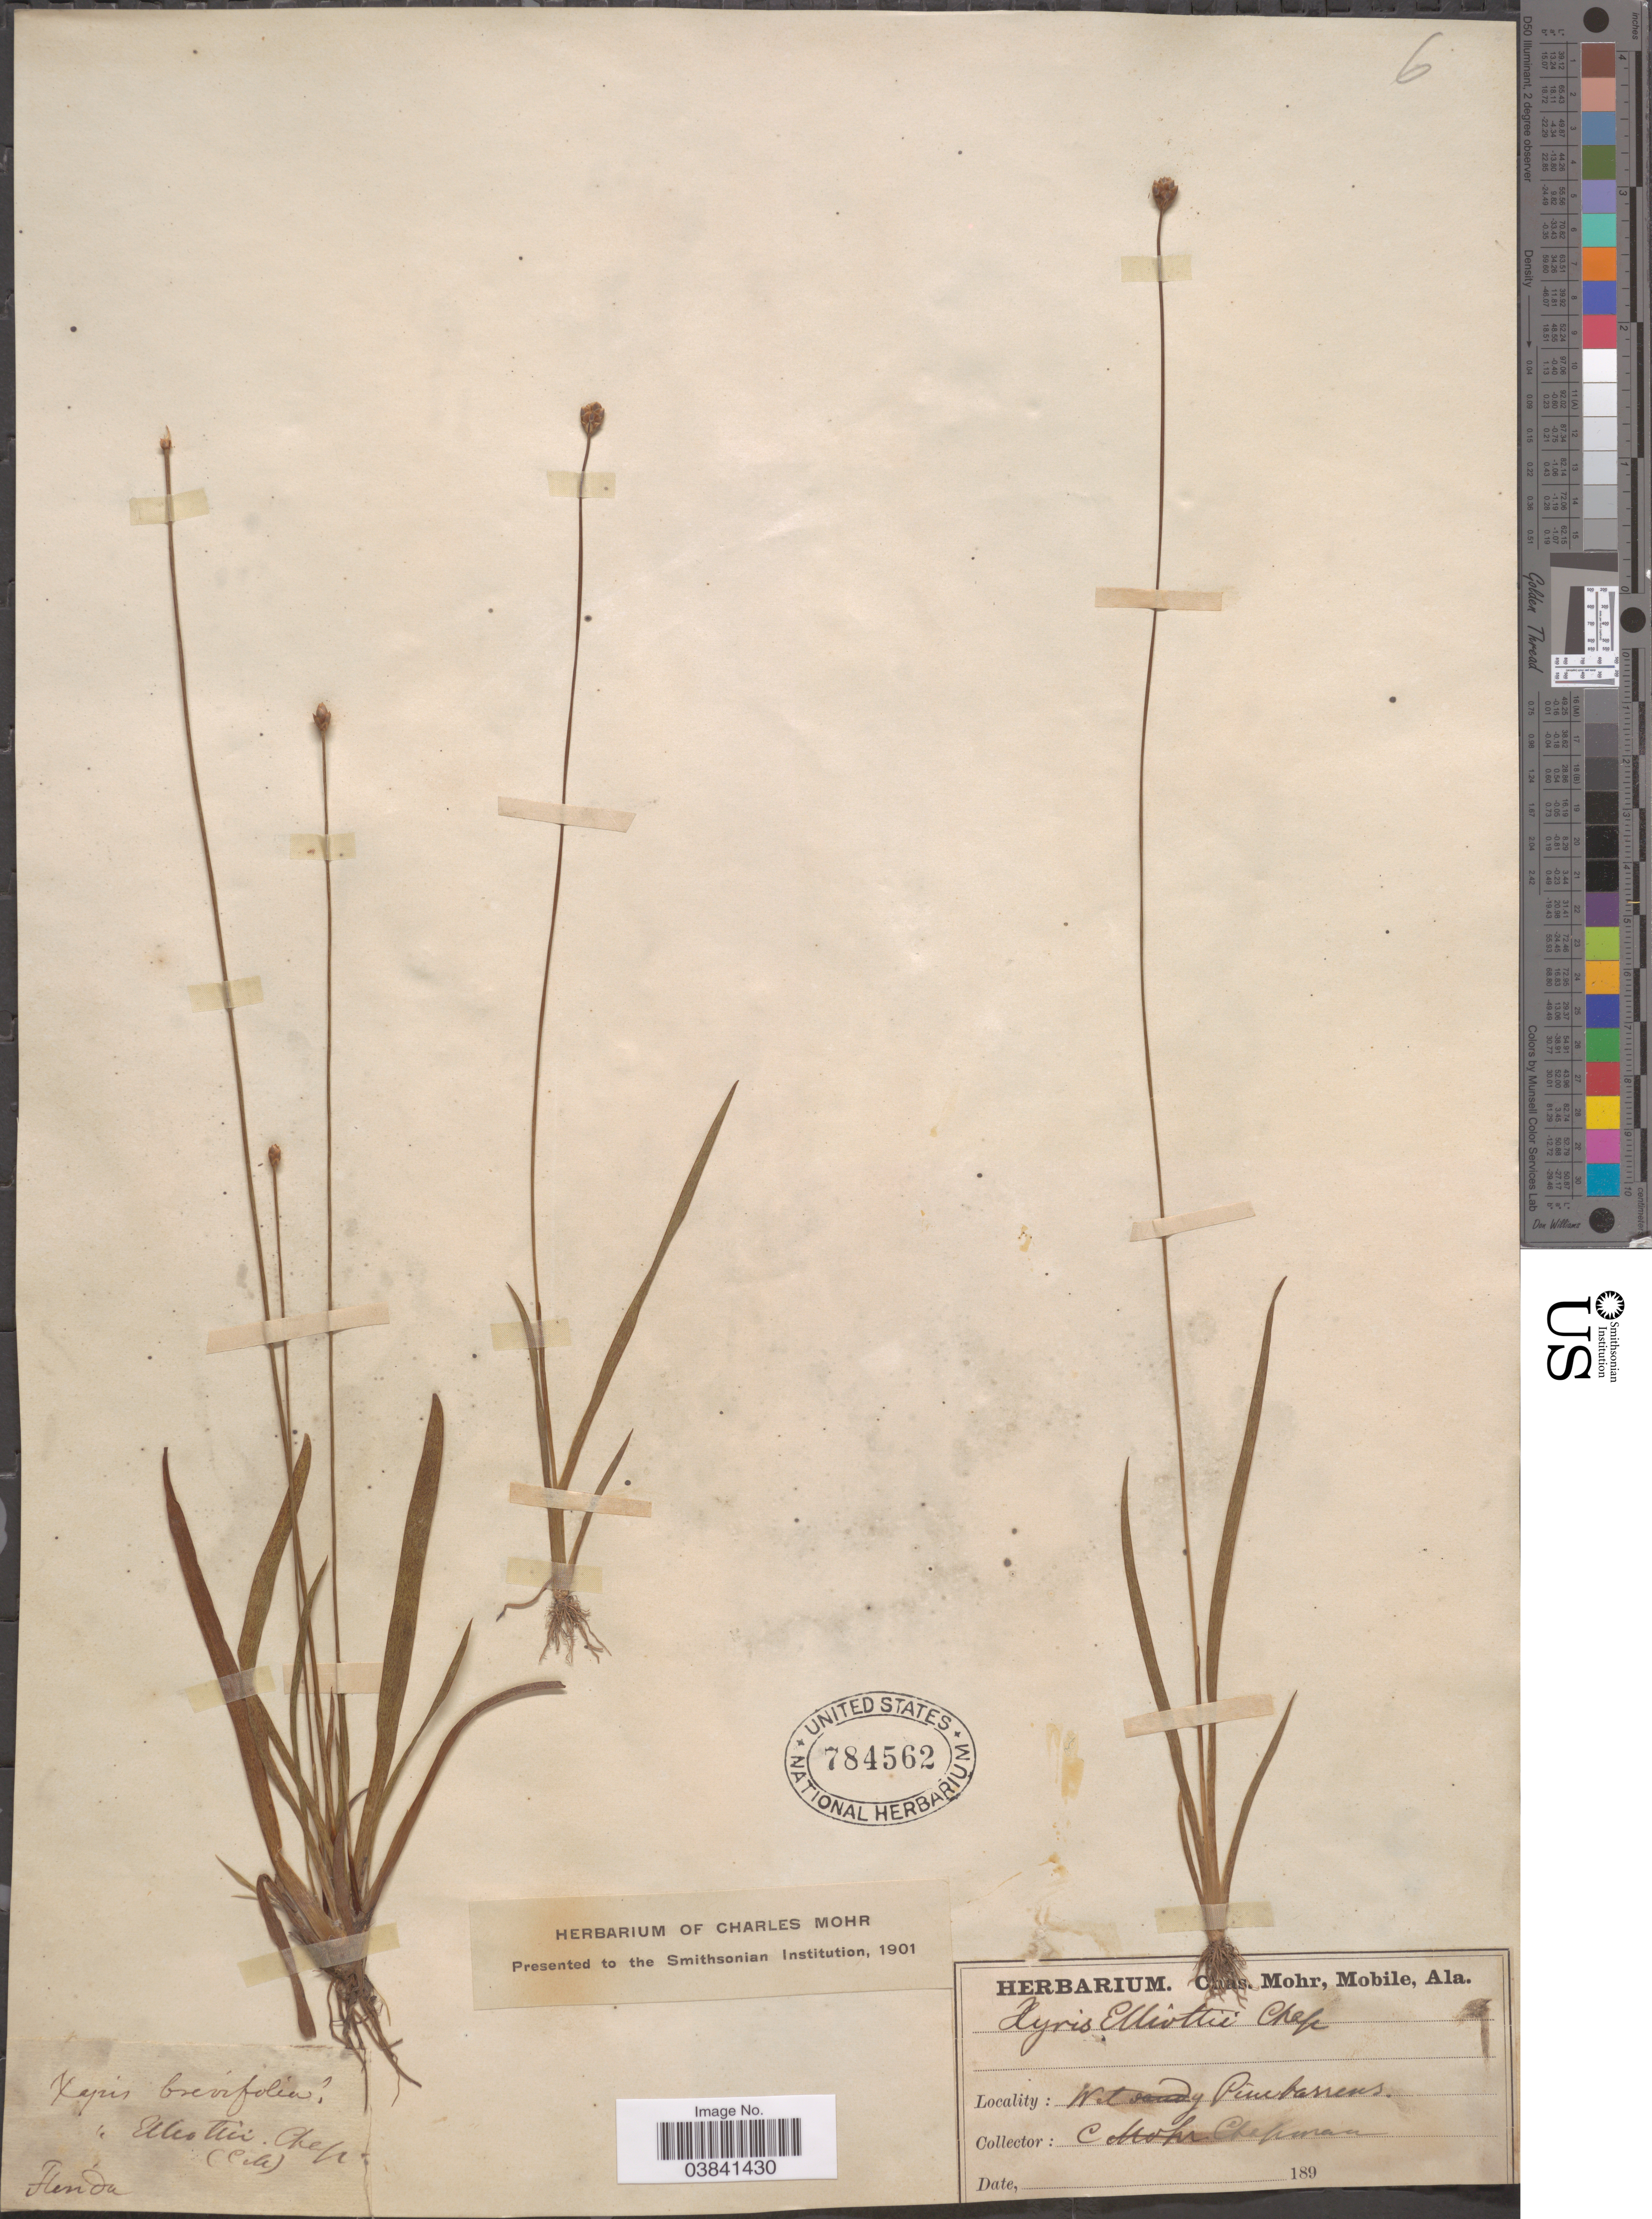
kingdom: Plantae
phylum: Tracheophyta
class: Liliopsida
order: Poales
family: Xyridaceae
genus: Xyris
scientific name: Xyris elliottii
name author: Chapm.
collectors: A. Chapman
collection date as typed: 189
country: United States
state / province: Florida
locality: Pinebarrens.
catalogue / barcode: US 784562